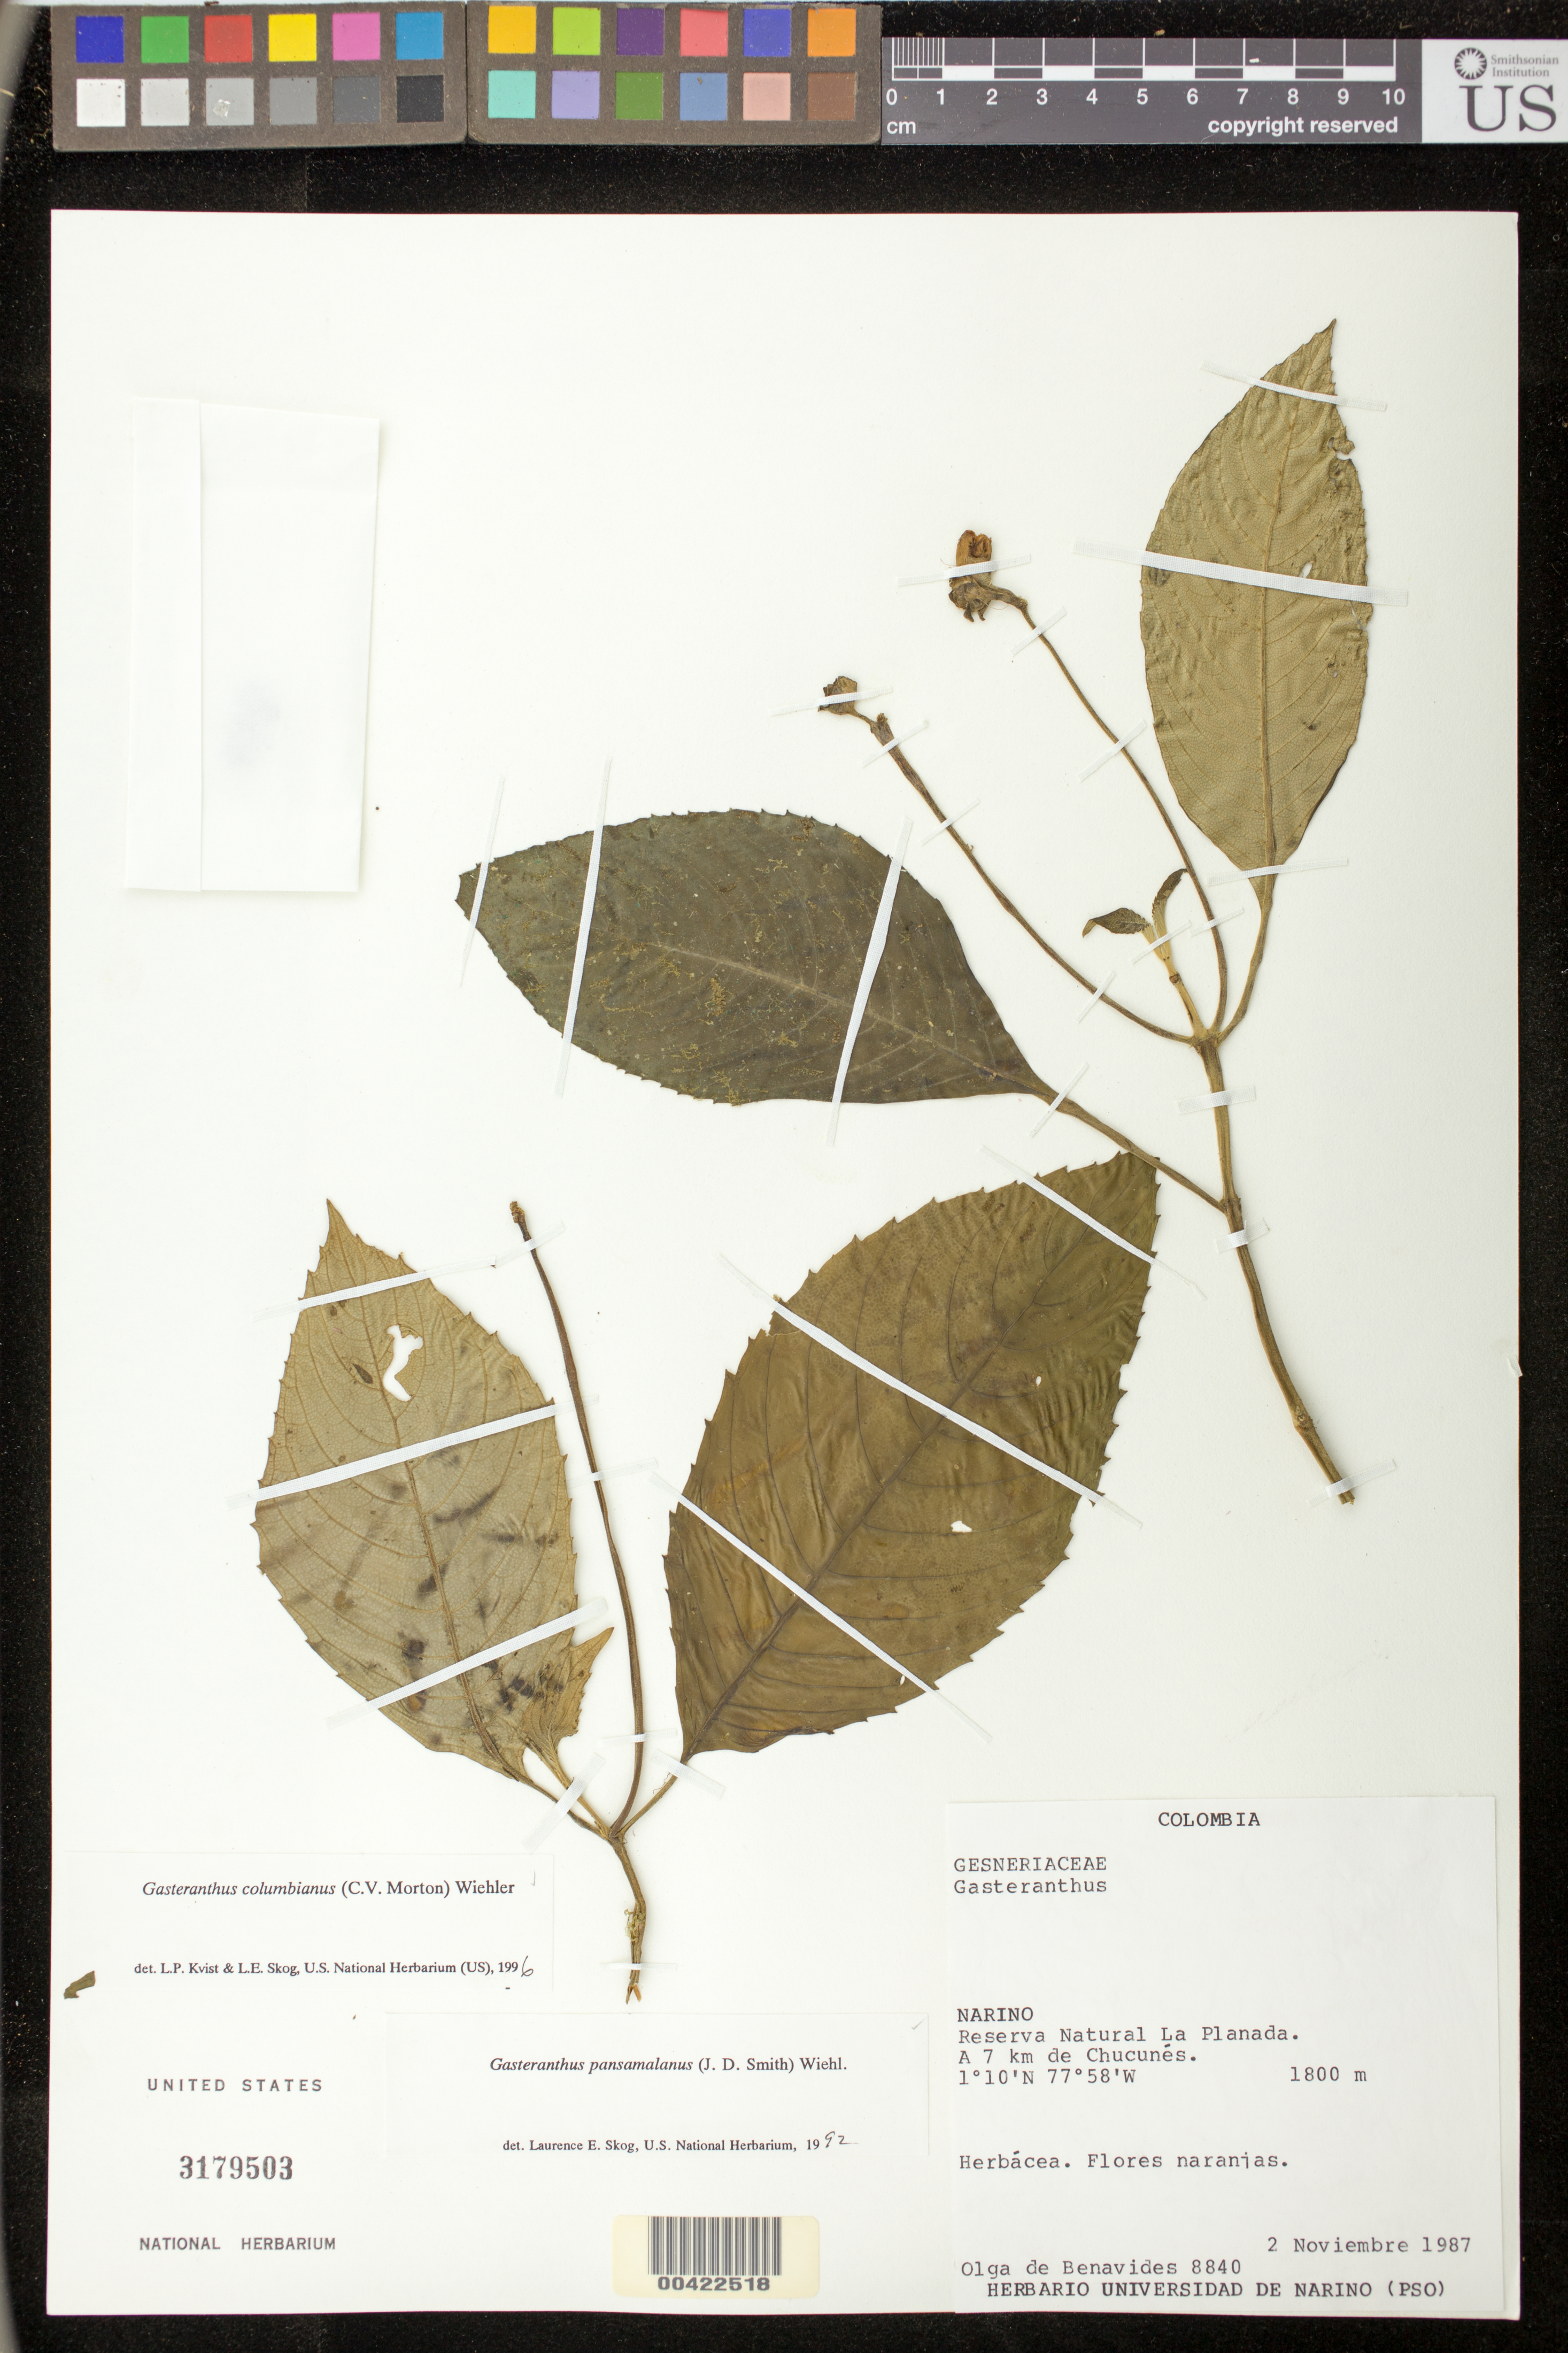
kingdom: Plantae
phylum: Tracheophyta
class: Magnoliopsida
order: Lamiales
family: Gesneriaceae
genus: Gasteranthus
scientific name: Gasteranthus columbianus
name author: (C.V. Morton) Wiehler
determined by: Skog, Laurence E.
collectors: Olga S. de Benavides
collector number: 8840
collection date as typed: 02 Nov 1987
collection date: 1987-11-02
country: Colombia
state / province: Nariño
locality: Reserva Natural La Planada. A 7 km de Chucunés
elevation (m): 1800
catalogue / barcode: US 3179503